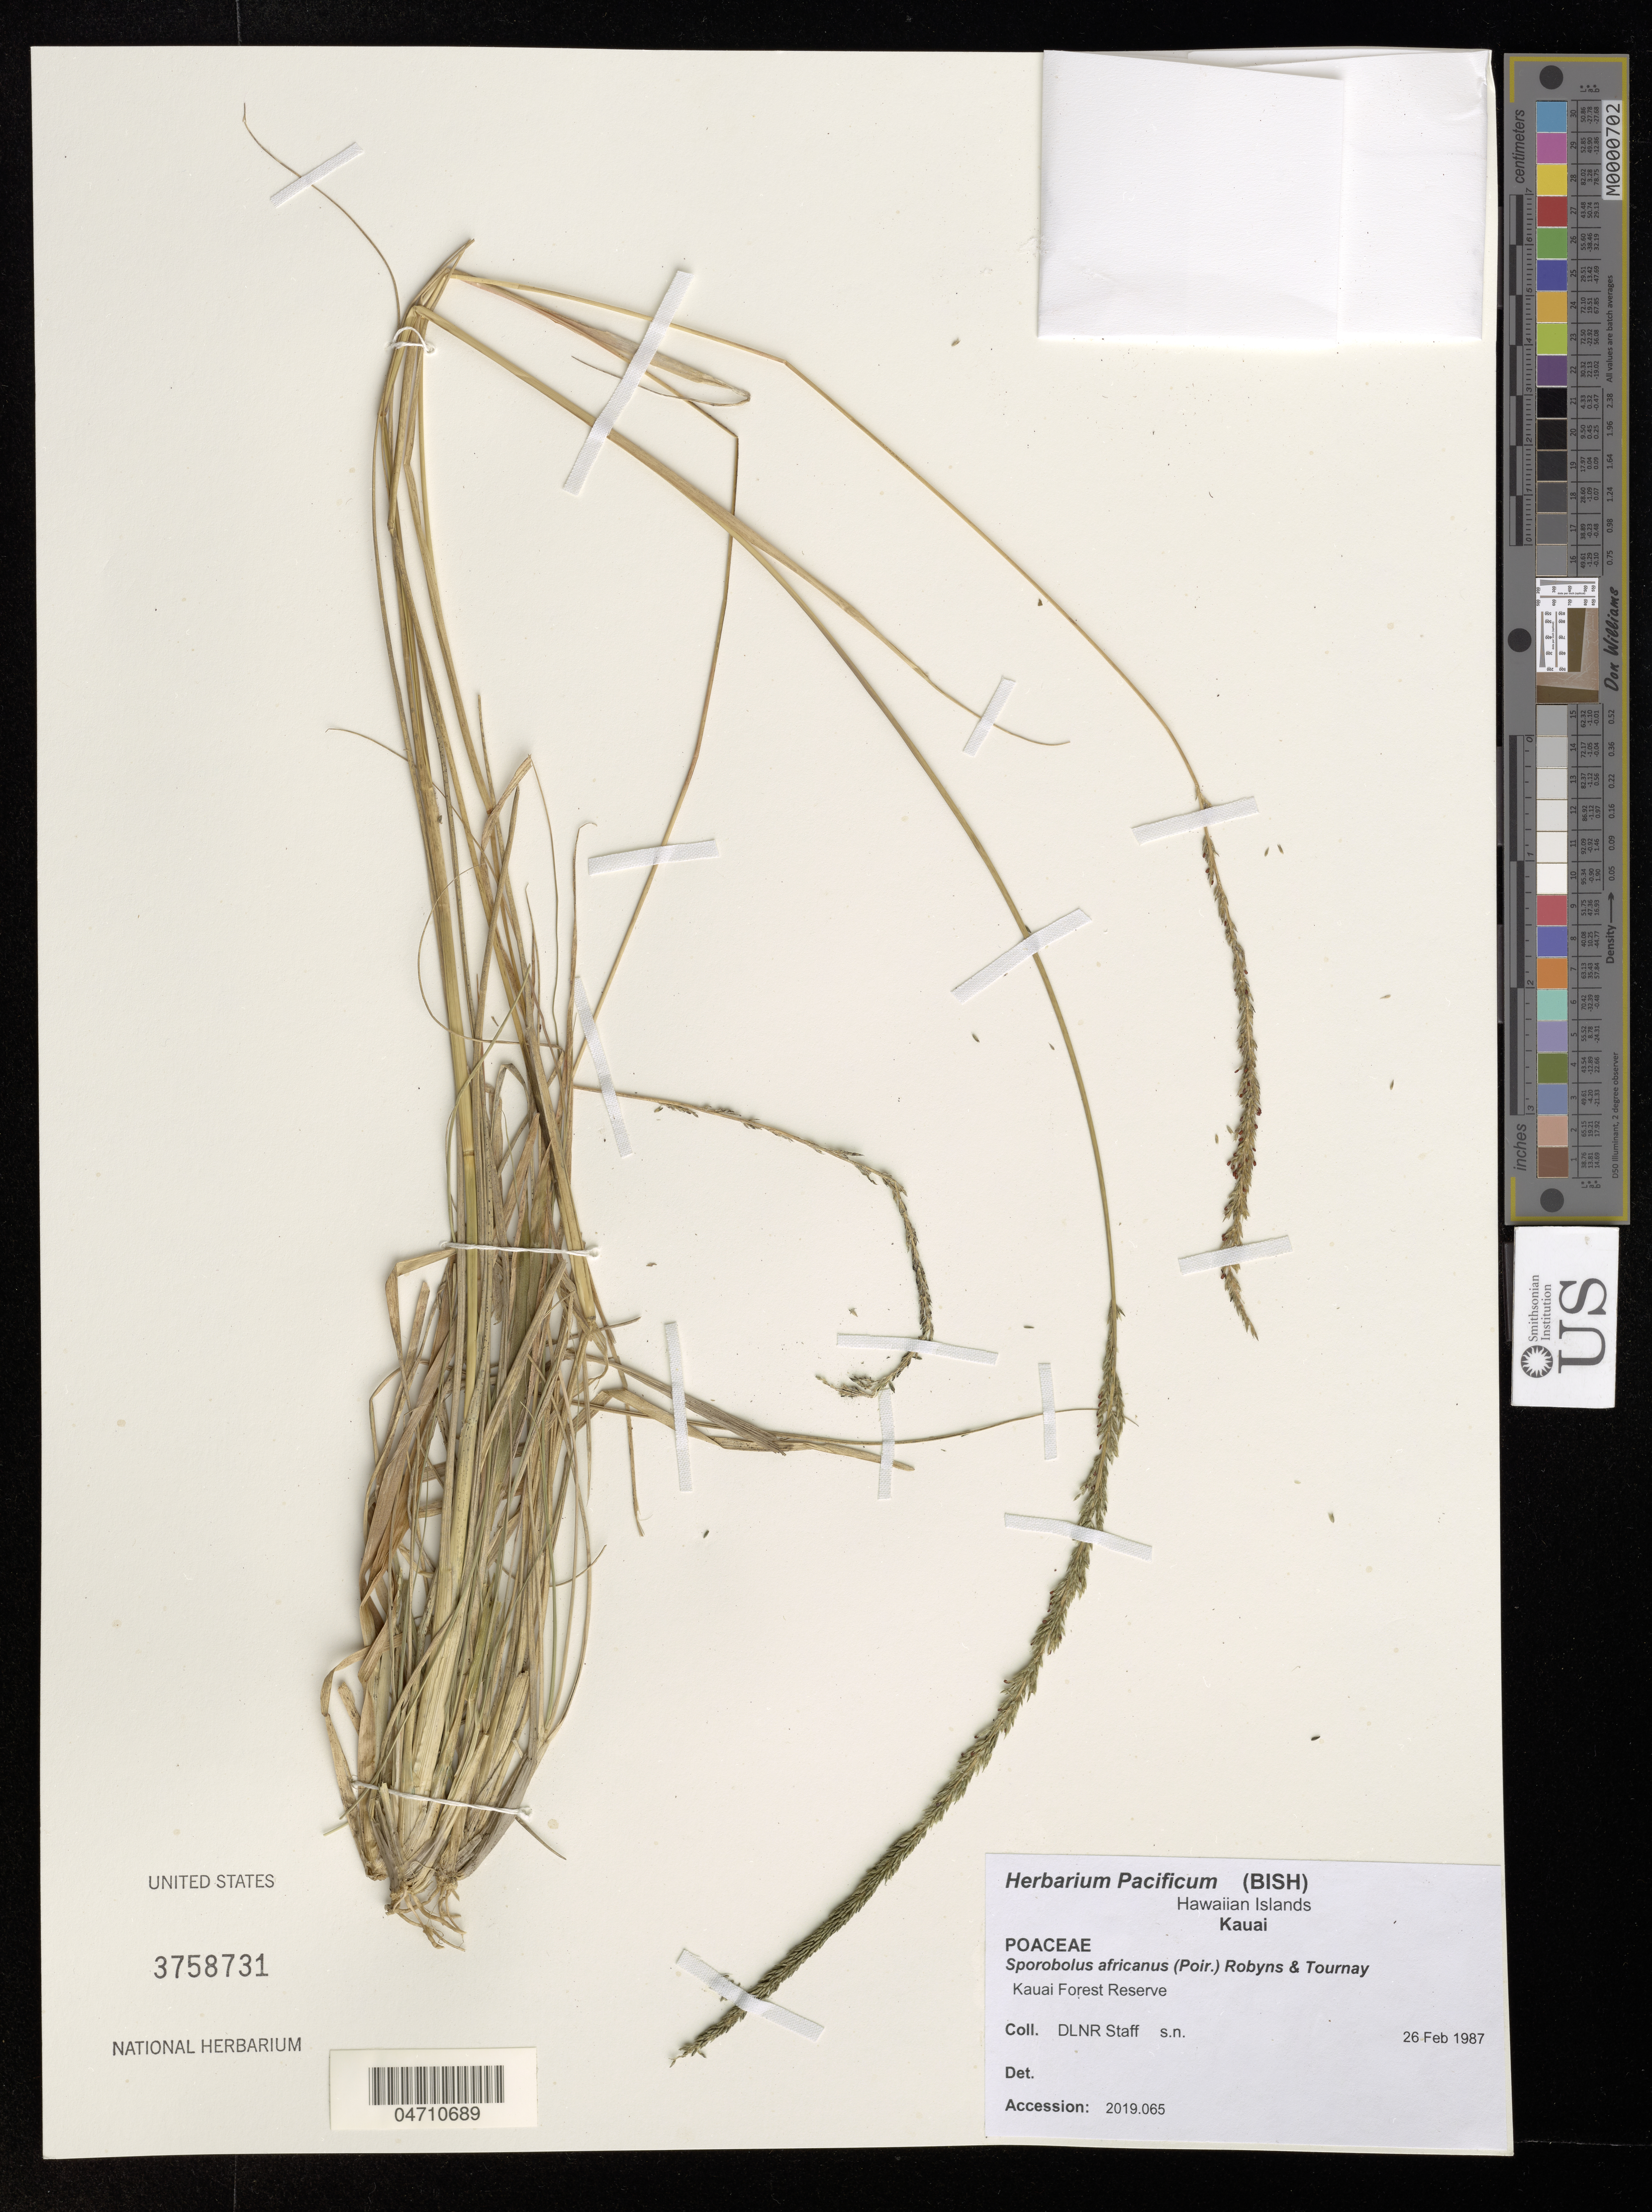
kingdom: Plantae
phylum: Tracheophyta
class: Liliopsida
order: Poales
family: Poaceae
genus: Sporobolus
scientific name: Sporobolus africanus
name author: (Poir.) Robyns & Tournay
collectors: D. DLNR staff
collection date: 1987-02-26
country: United States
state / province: Hawaii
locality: Hawaiian Islands. Kauai. Kauai Forest Reserve.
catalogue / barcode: US 3758731